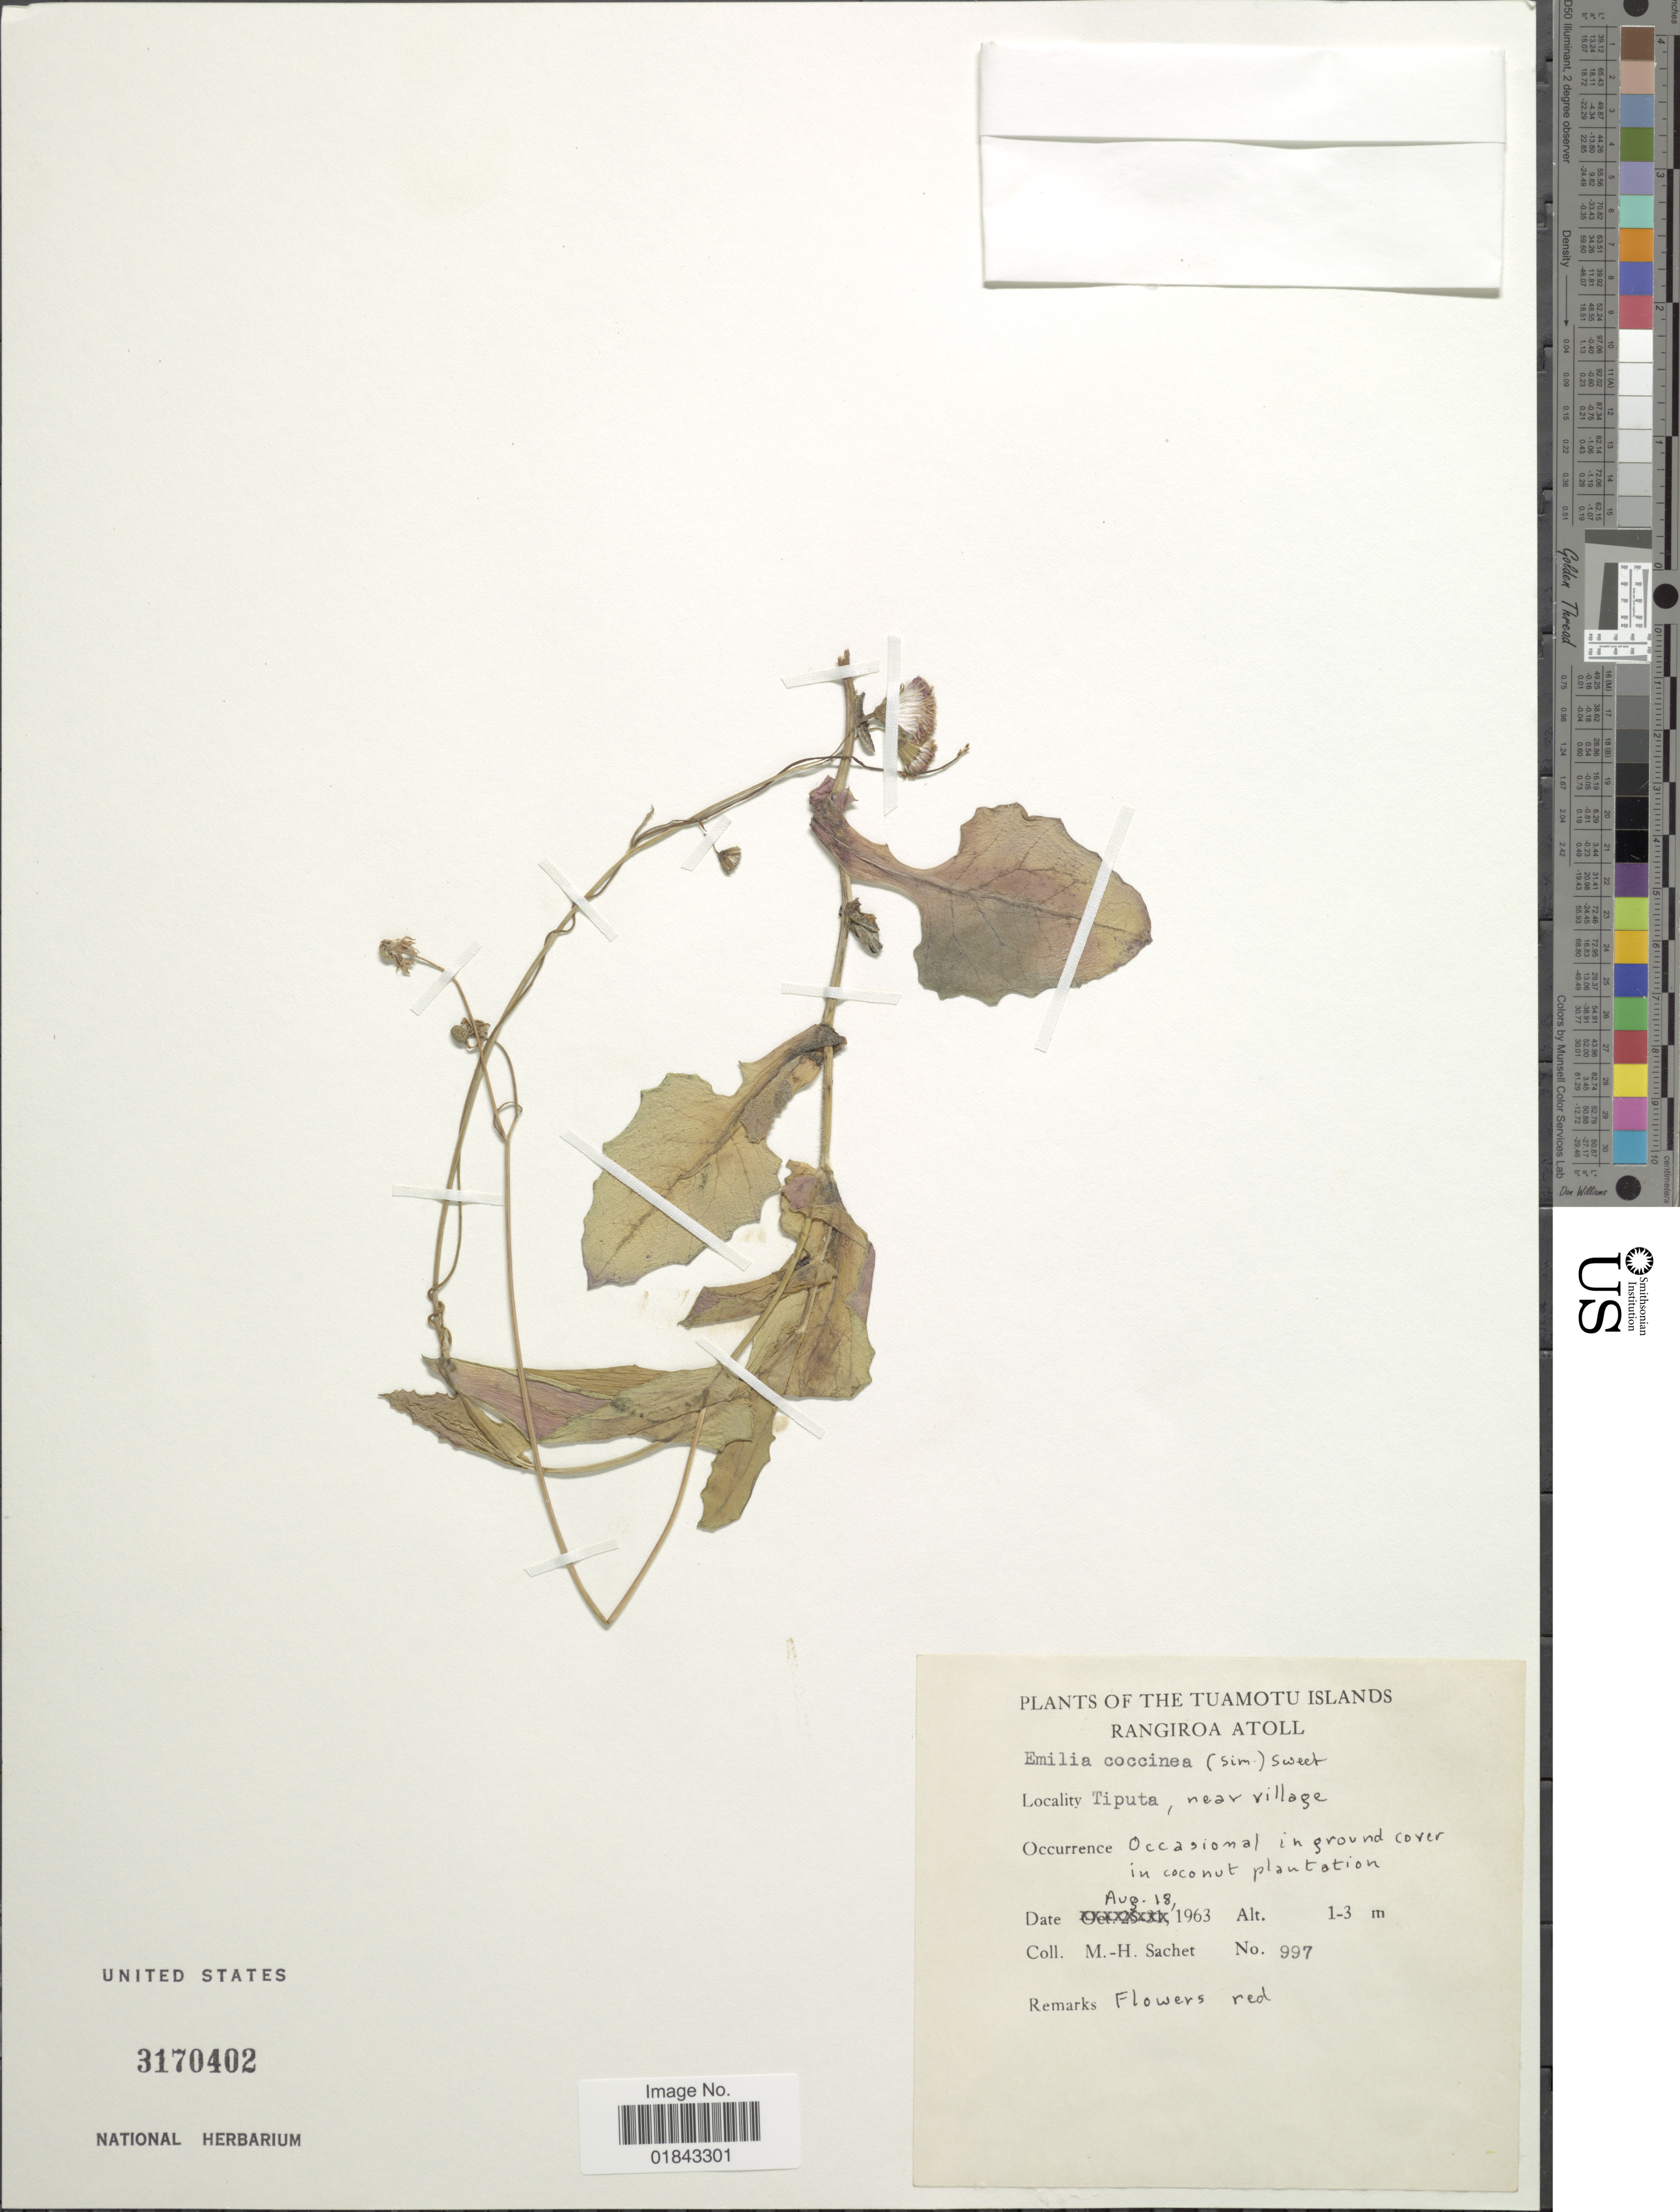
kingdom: Plantae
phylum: Tracheophyta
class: Magnoliopsida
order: Asterales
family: Asteraceae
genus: Emilia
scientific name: Emilia coccinea (Sims) Sweet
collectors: M.-H. Sachet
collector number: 997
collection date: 1963-08-18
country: French Polynesia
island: Rangiroa [Deans] Atoll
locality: Tuamotu Islands, Rangiroa Atoll, Tiputa, near village, occasional in ground over in coconut plantation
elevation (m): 1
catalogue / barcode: US 3170402